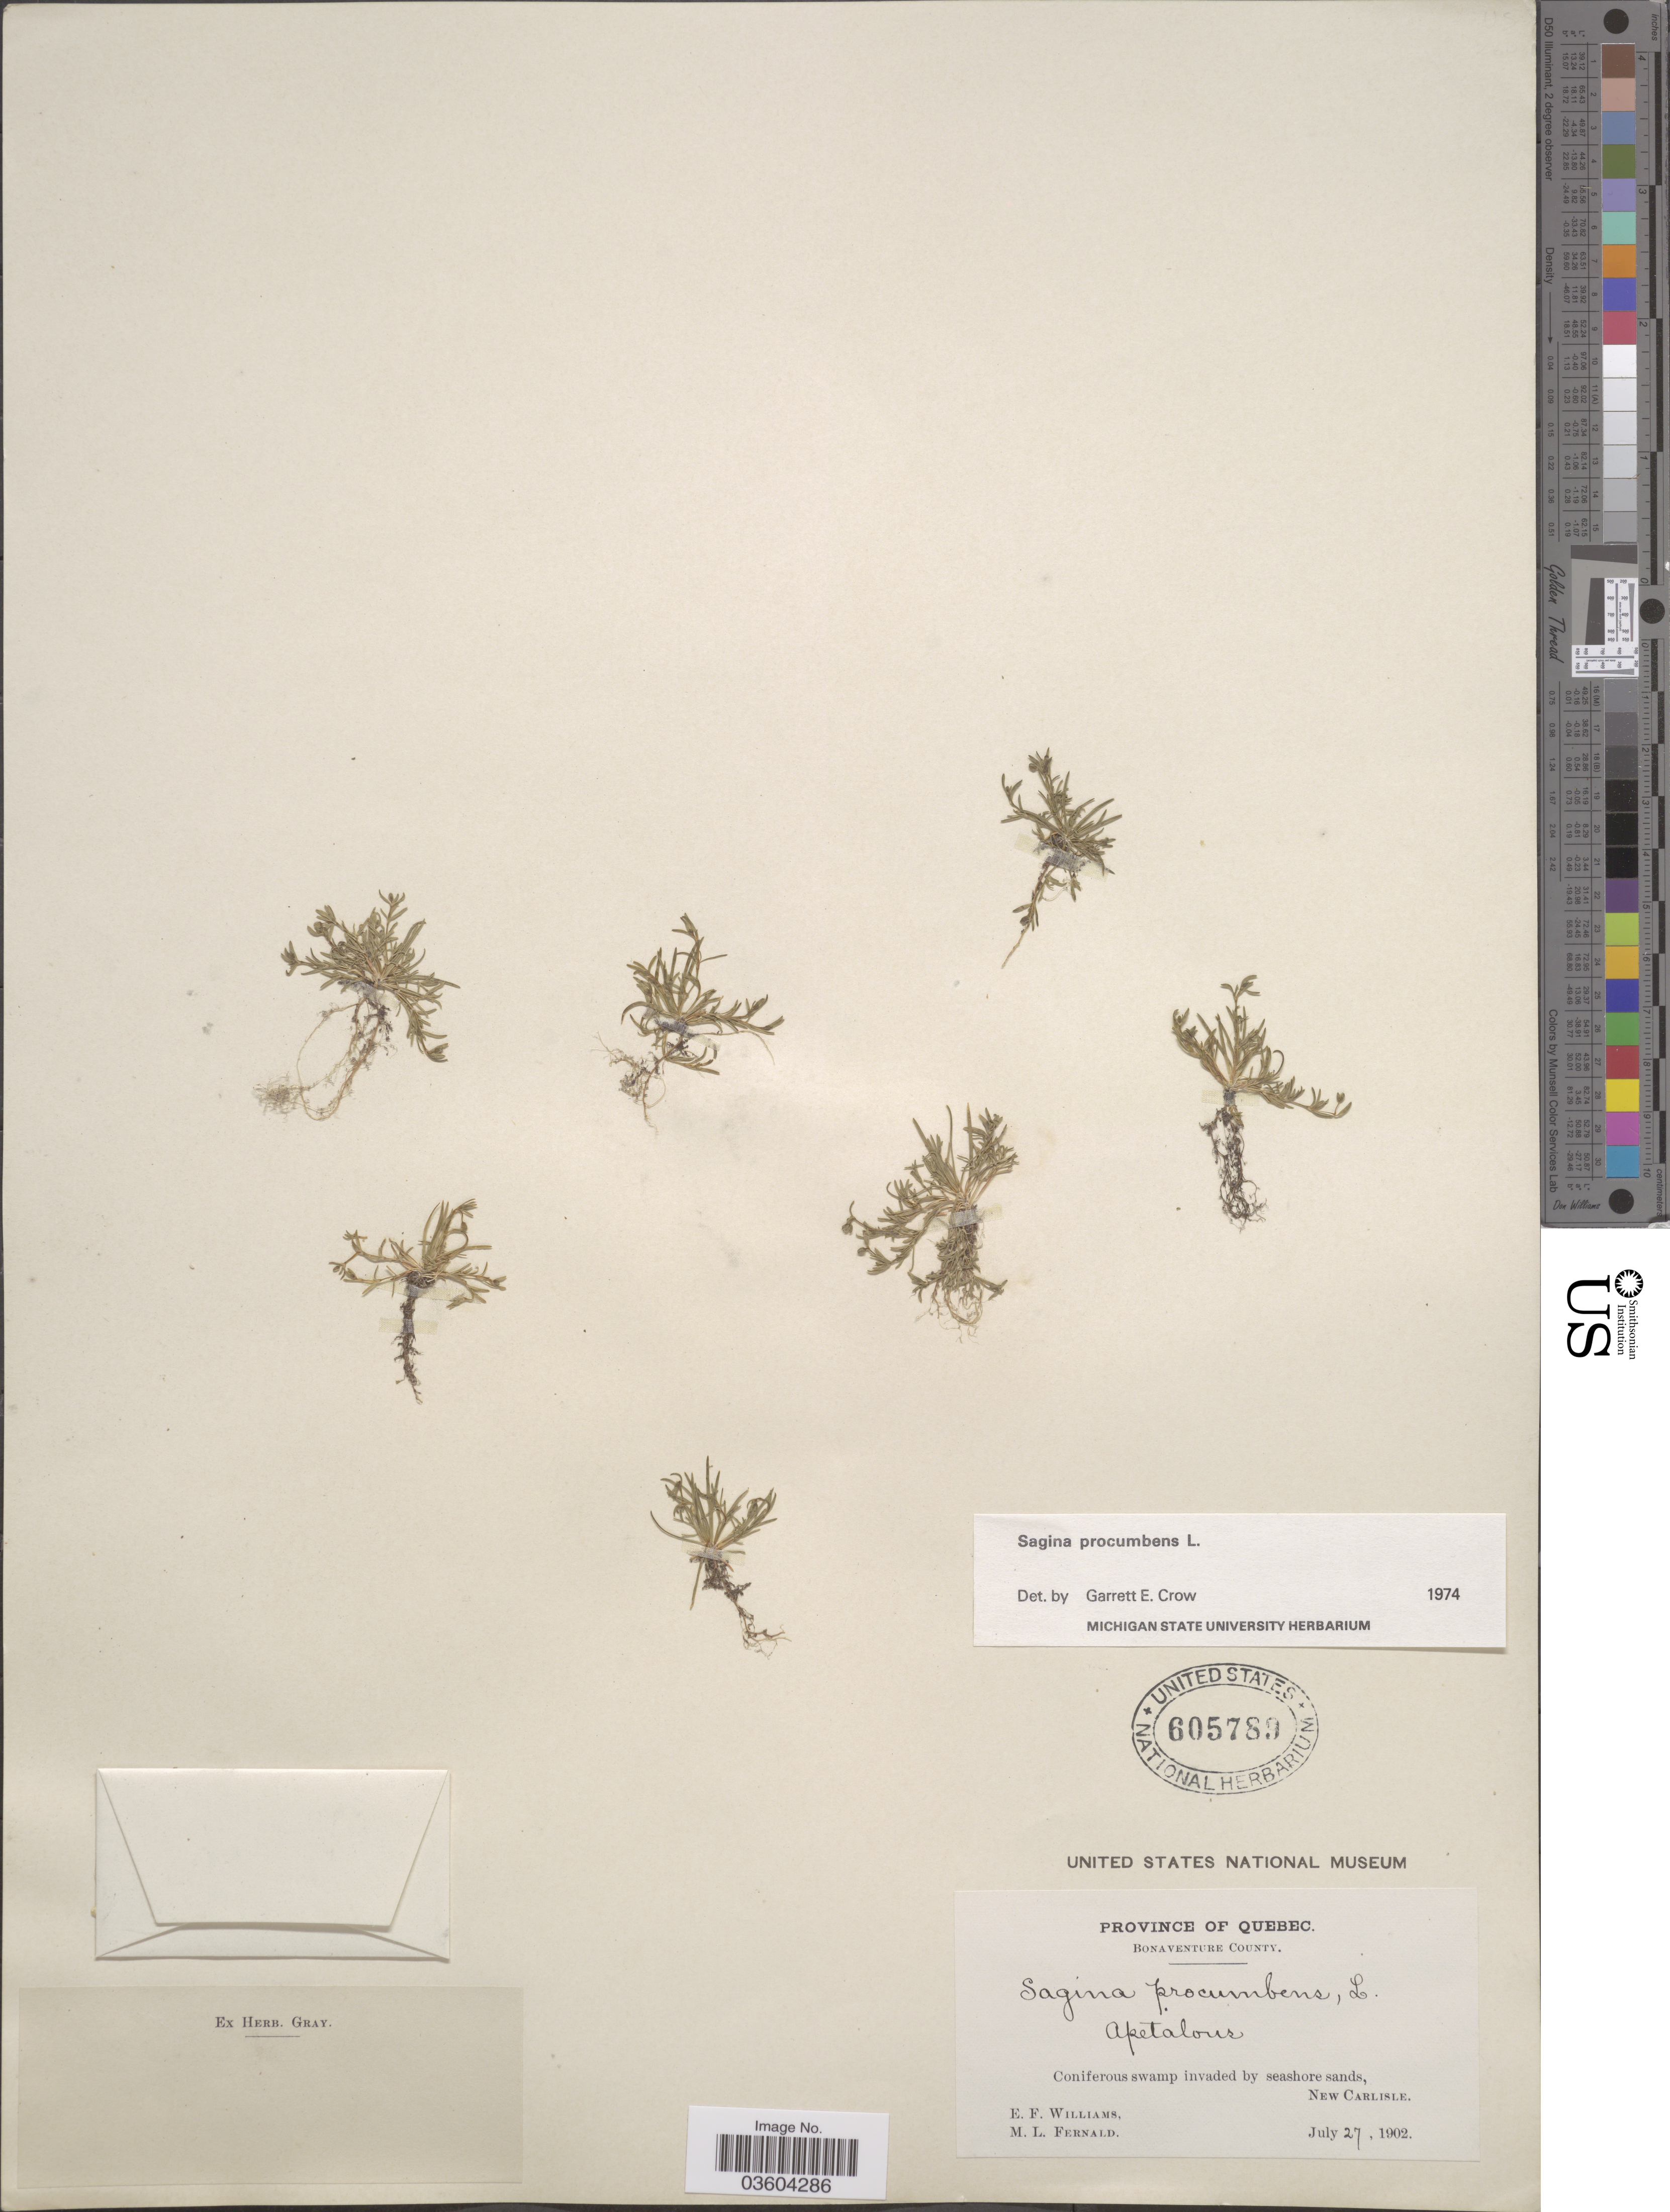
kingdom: Plantae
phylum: Tracheophyta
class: Magnoliopsida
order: Caryophyllales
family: Caryophyllaceae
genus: Sagina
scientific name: Sagina procumbens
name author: L.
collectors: E. Williams & M. L. Fernald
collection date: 1902-07-27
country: Canada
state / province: Quebec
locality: Bonaventure County. Coniferous swamp invaded by seashore sands, New Carlisle.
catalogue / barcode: US 605789